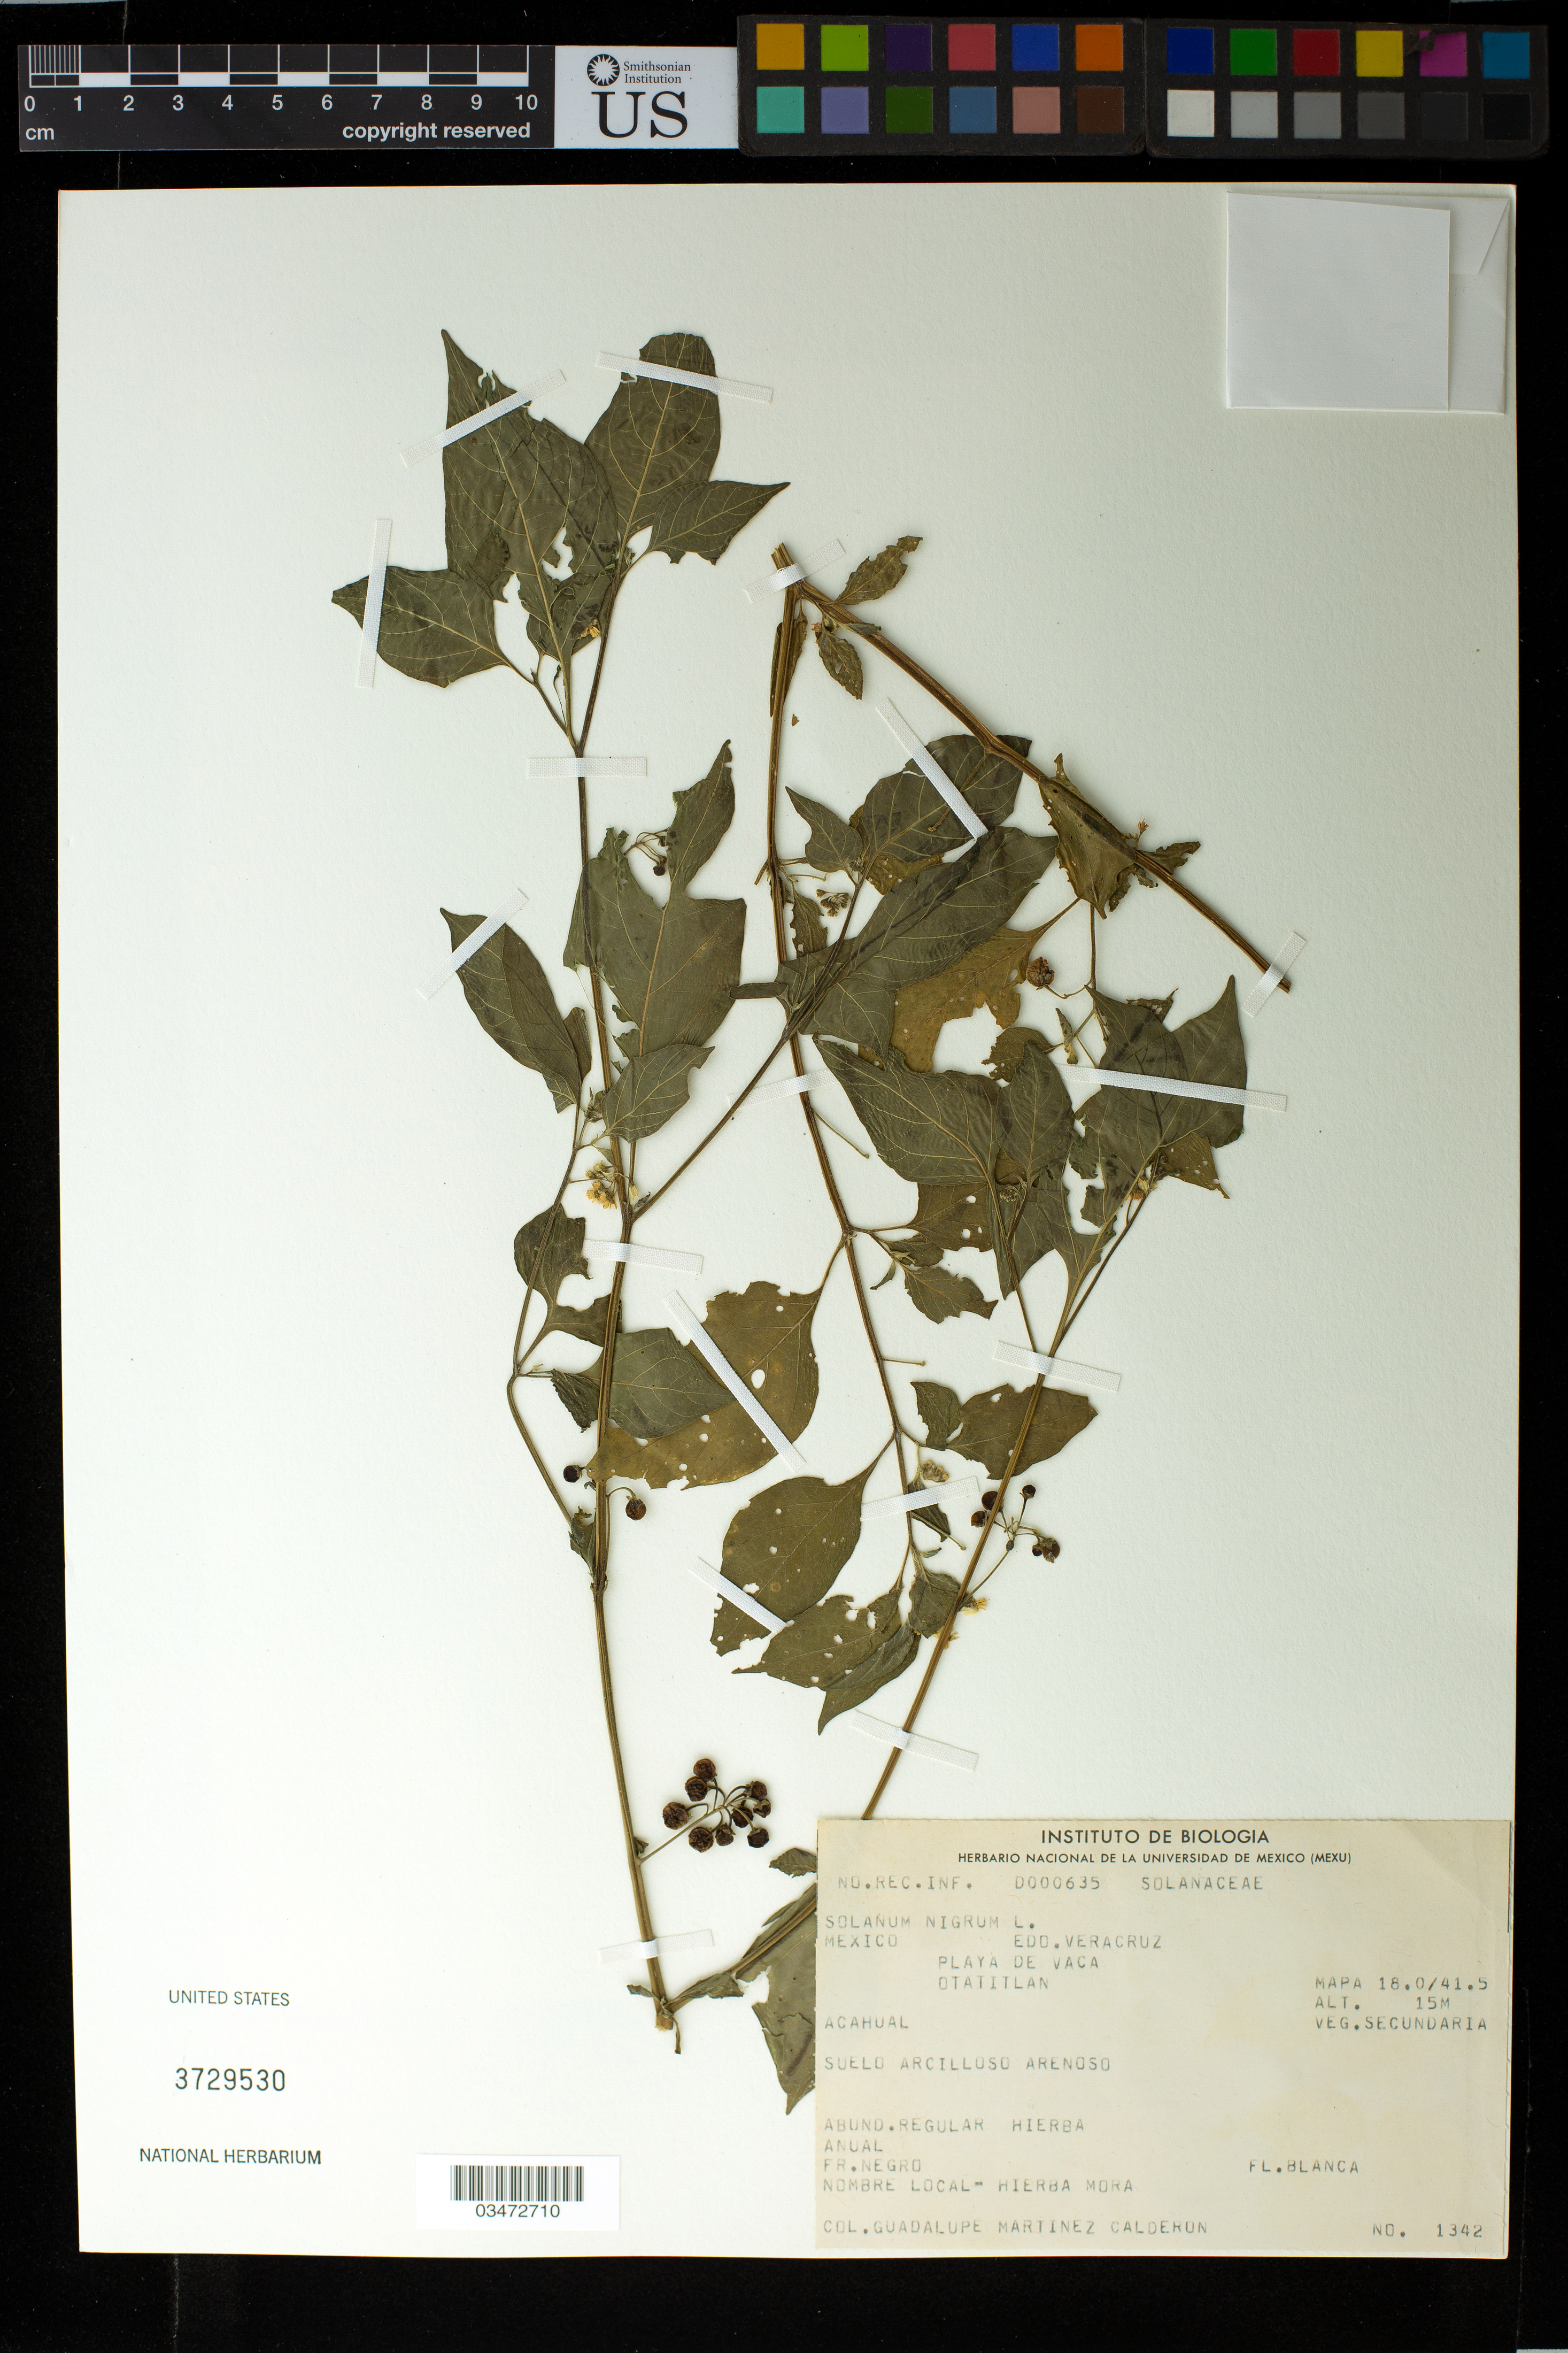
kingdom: Plantae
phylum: Tracheophyta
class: Magnoliopsida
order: Solanales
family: Solanaceae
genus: Solanum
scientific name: Solanum nigrum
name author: L.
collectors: G. Martinez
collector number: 1342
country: Mexico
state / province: Veracruz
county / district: Hueyapan De Ocampo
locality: Playa de Vaca Otaitlan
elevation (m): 15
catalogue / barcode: US 3729530